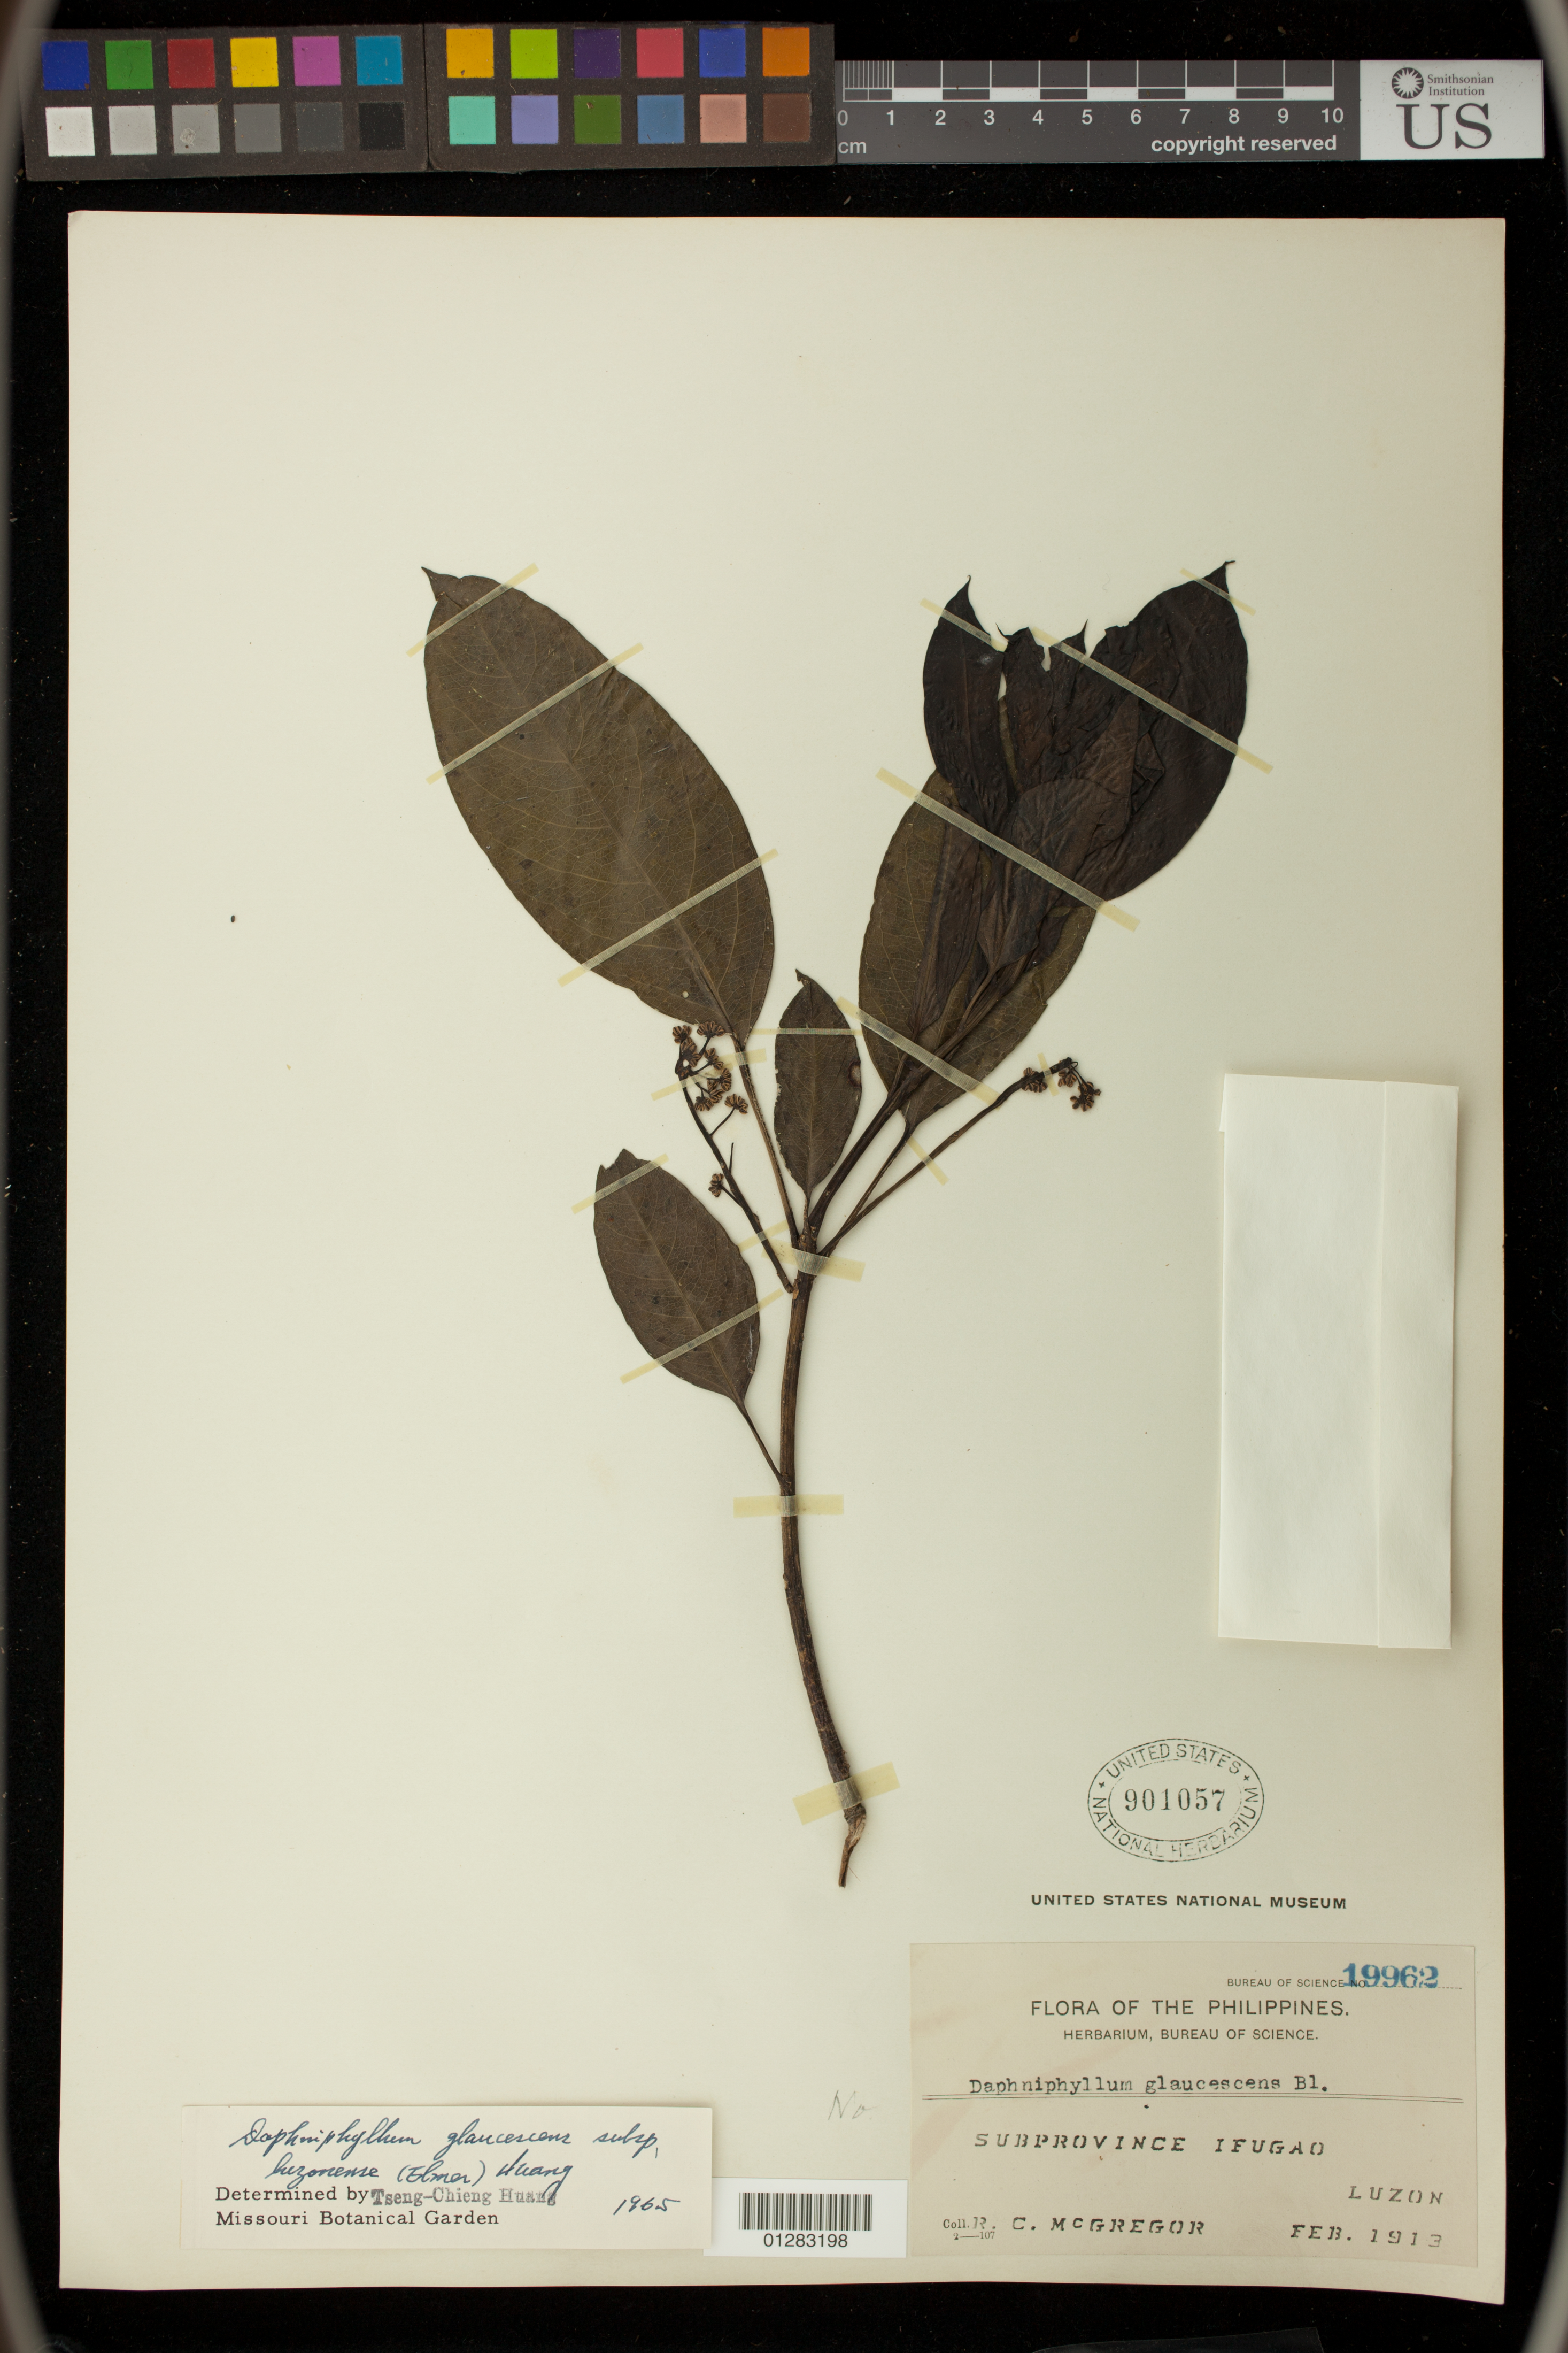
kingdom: Plantae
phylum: Tracheophyta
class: Magnoliopsida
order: Saxifragales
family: Daphniphyllaceae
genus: Daphniphyllum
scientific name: Daphniphyllum glaucescens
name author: Blume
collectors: C. McGregor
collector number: Bur. Sci. 19962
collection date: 1913-02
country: Philippines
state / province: Cordillera (Administrative Region)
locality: Subprovince Ifugao, Luzon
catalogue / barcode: US 901057